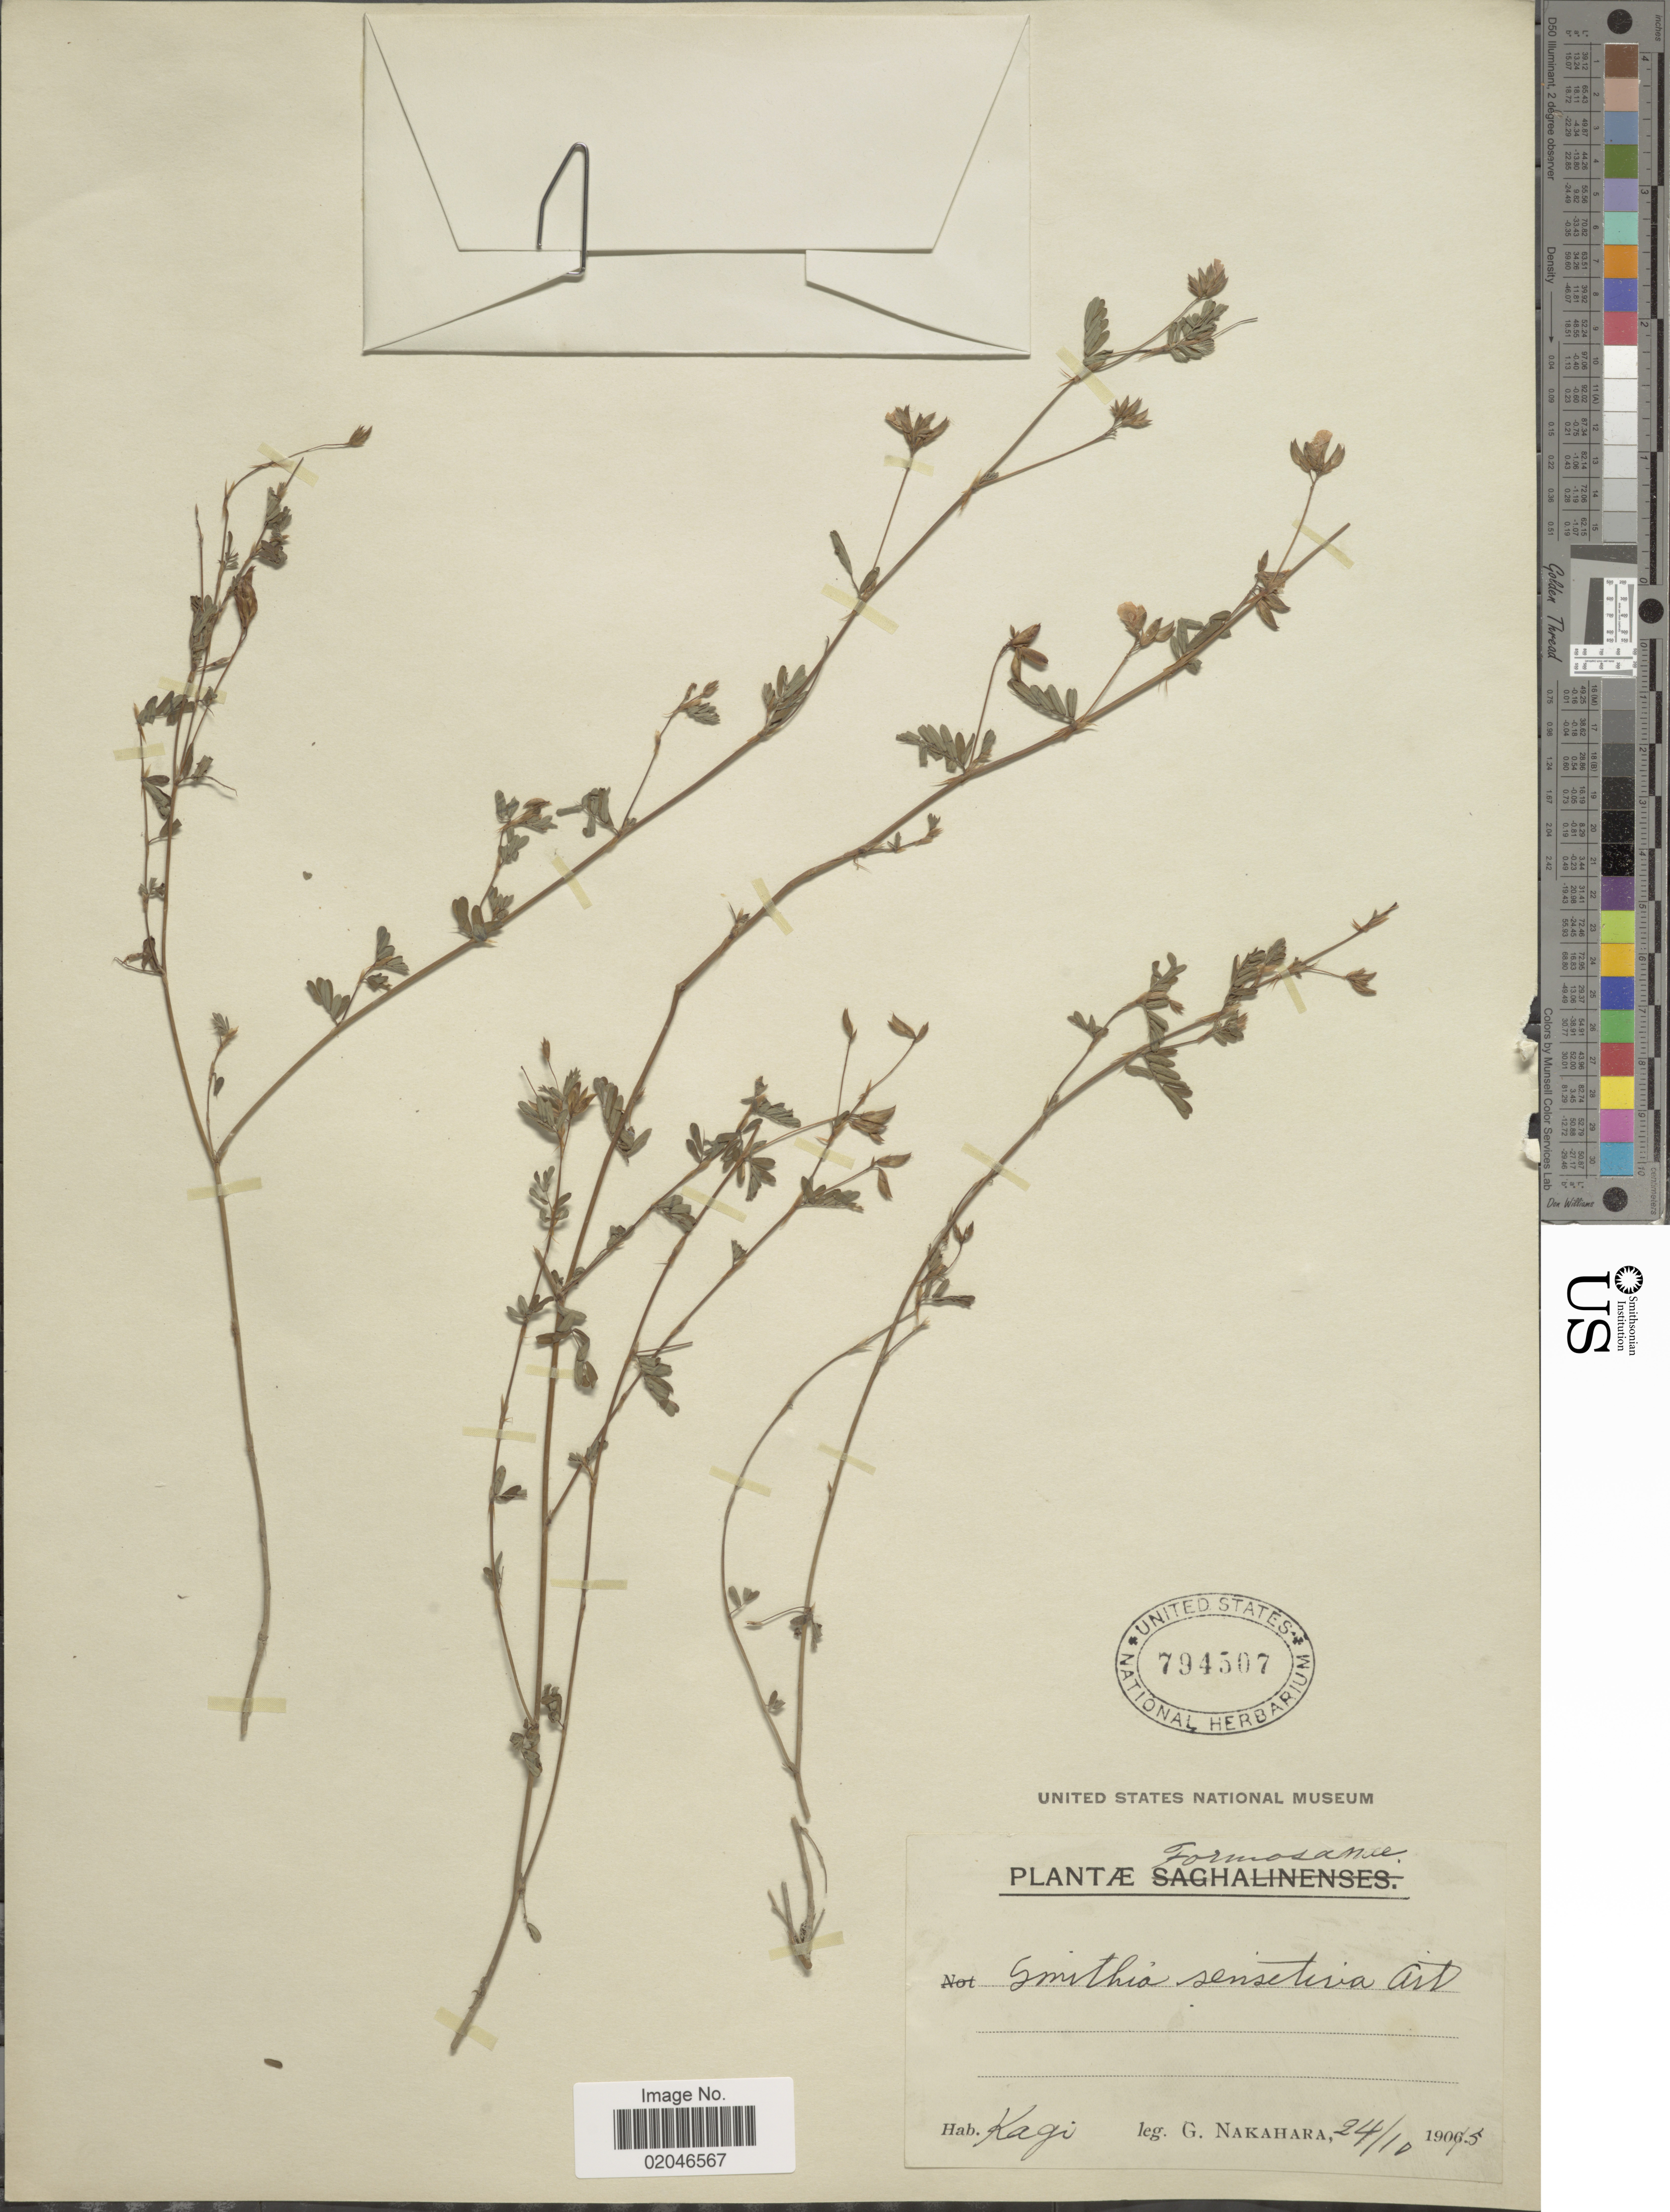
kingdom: Plantae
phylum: Tracheophyta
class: Magnoliopsida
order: Fabales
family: Fabaceae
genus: Smithia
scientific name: Smithia sensitiva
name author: Aiton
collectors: G. Nakahara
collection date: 1905-10-24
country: Taiwan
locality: Formosanae, Kagi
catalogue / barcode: US 794507